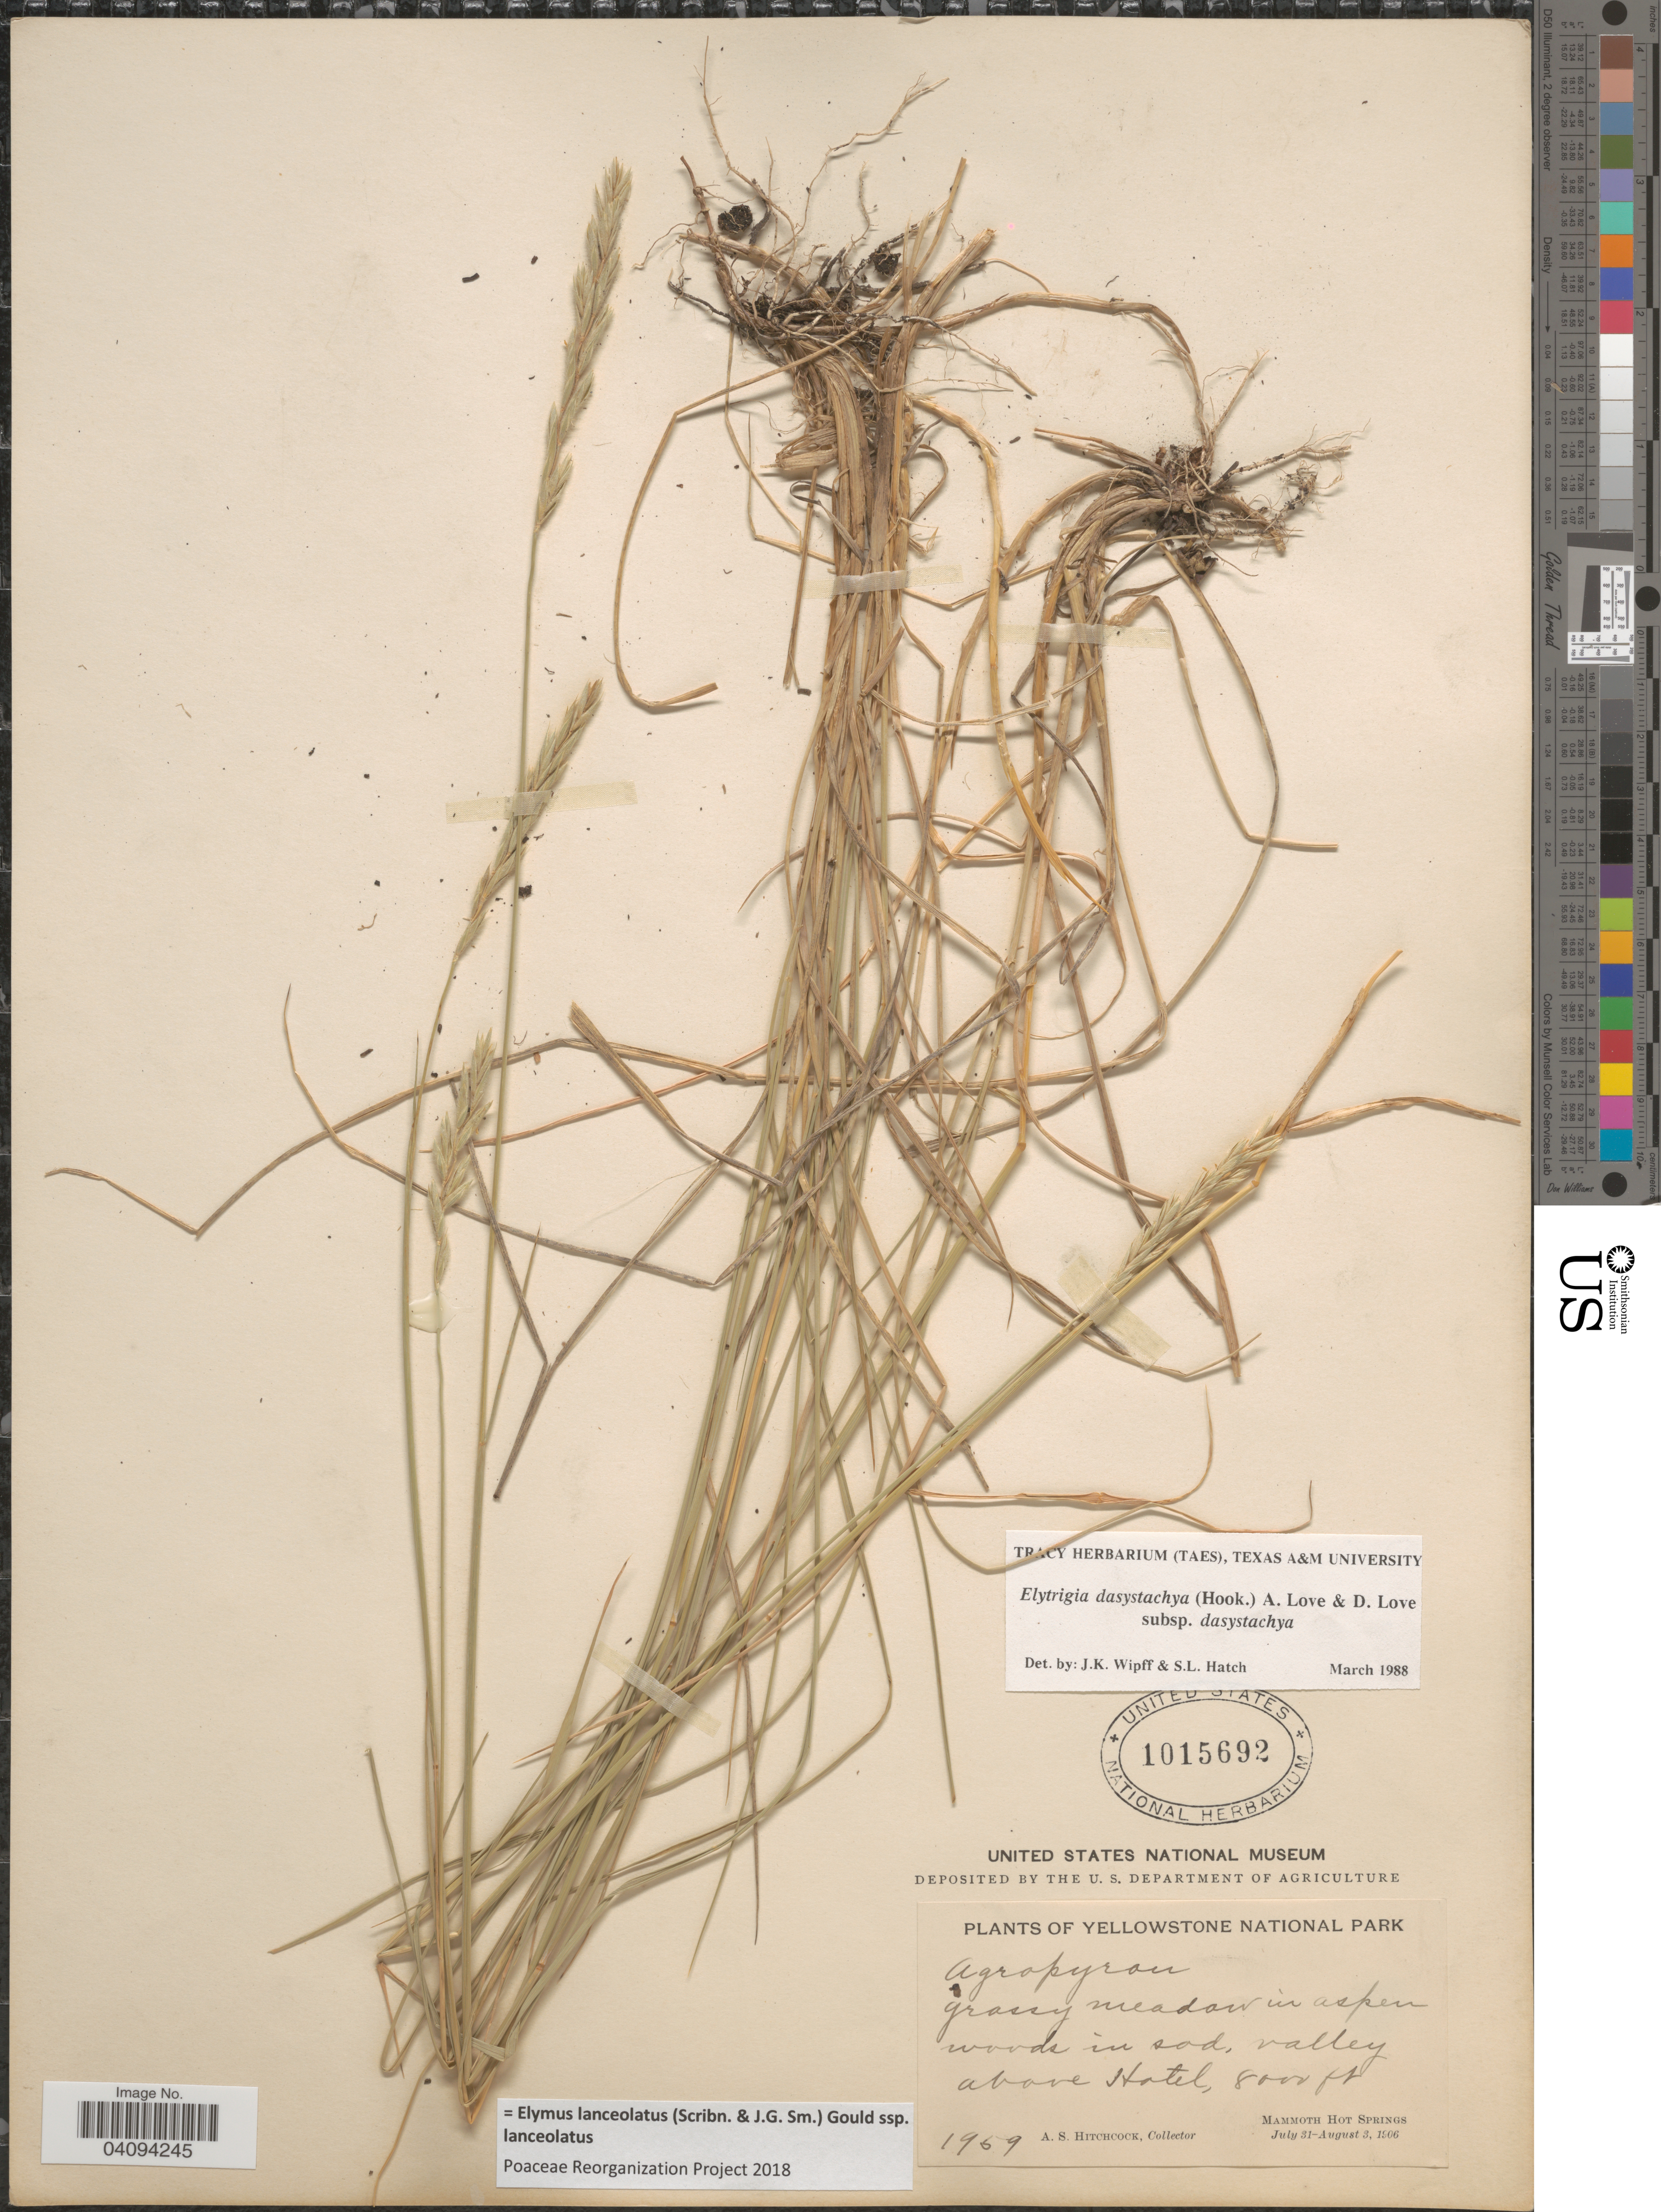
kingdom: Plantae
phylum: Tracheophyta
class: Liliopsida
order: Poales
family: Poaceae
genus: Elymus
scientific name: Elymus lanceolatus subsp. lanceolatus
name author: (Scribn. & J.G. Sm.) Gould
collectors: A. S. Hitchcock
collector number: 1959*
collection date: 1906-07-21/1906-08-03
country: United States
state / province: Wyoming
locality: Yellowstone National Park. Grassy meadow in aspen woods in sod, valley above Hotel. Mammoth Hot Springs.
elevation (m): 2438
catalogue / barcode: US 1015692